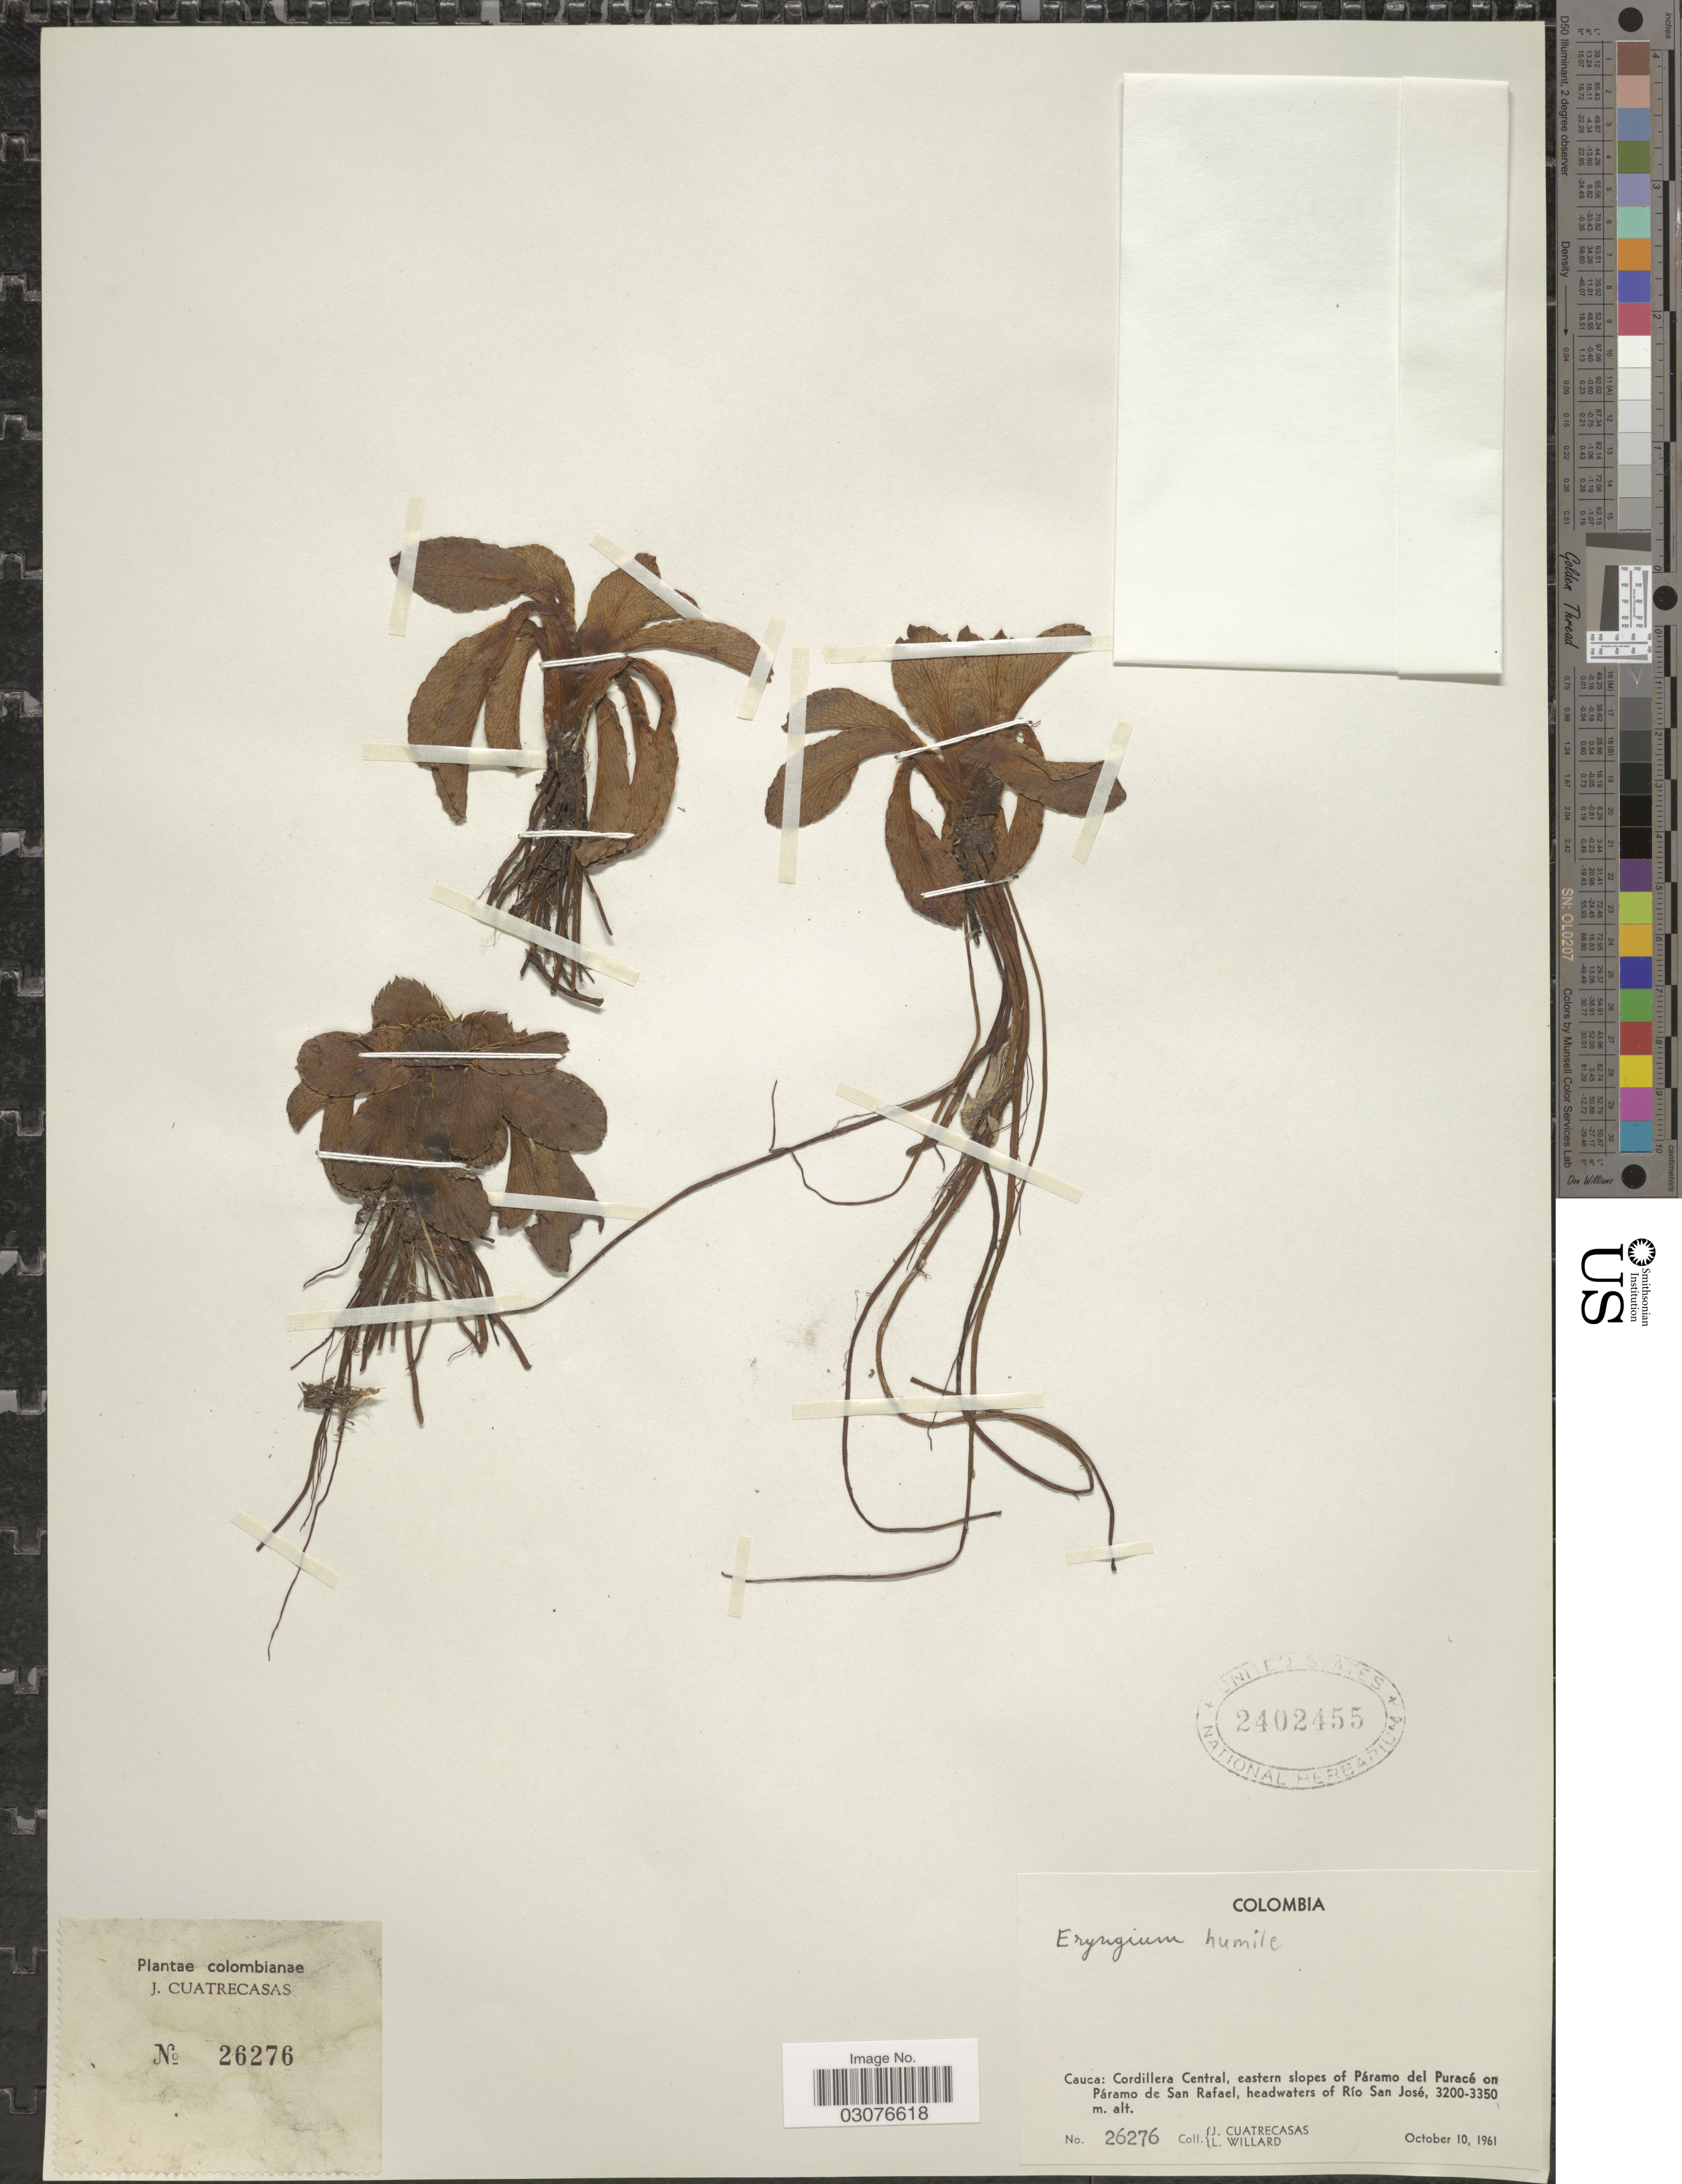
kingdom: Plantae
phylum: Tracheophyta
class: Magnoliopsida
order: Apiales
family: Apiaceae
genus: Eryngium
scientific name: Eryngium humile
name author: Cav.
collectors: J. Cuatrecasas & L. Willard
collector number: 26276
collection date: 1961-10-10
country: Colombia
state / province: Cauca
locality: Cordillera Central, eastern slopes of Páramo del Puracé on Páramo de San Rafael, headwaters of Río San José.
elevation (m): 3200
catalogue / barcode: US 2402455